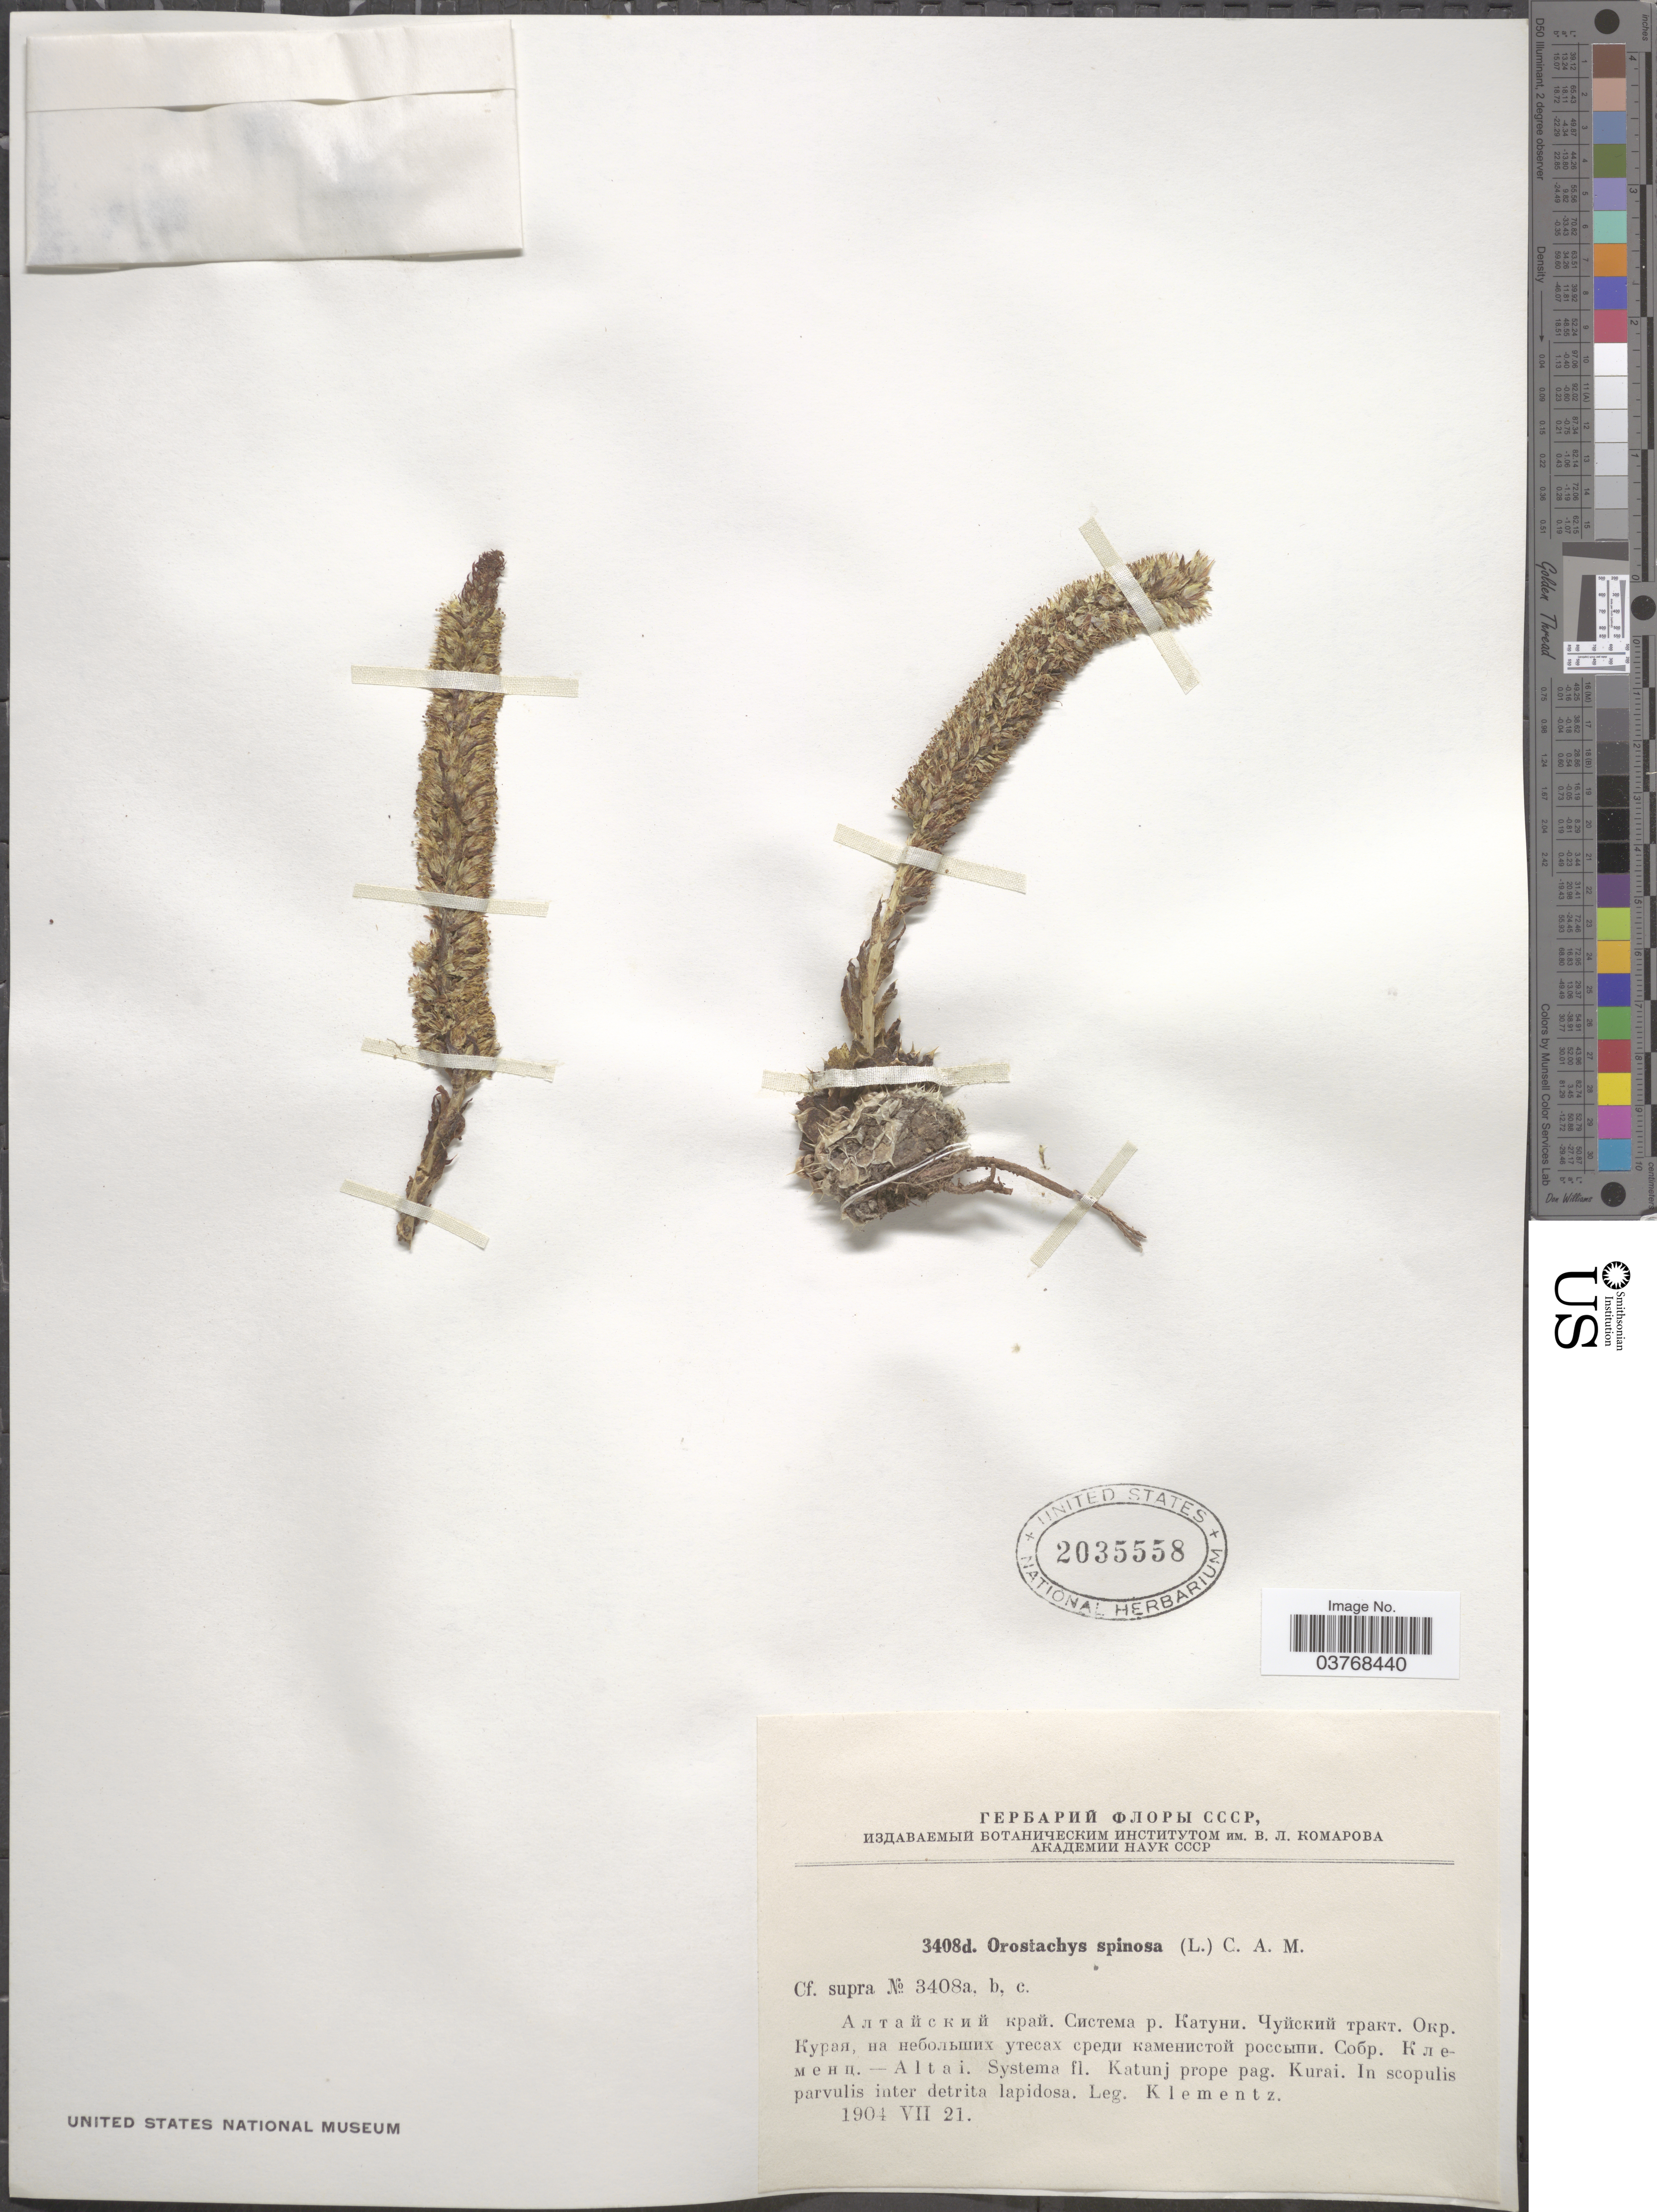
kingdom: Plantae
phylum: Tracheophyta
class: Magnoliopsida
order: Saxifragales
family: Crassulaceae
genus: Orostachys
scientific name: Orostachys spinosa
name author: (L.) Sweet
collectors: Klementz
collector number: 3408d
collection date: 1904-07-21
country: Russian Federation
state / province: Altai Republic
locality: Altai. Systema fl. Katunj prope pag. Kurai. In scopulis parvulis inter detrita lapidosa.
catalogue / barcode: US 2035558